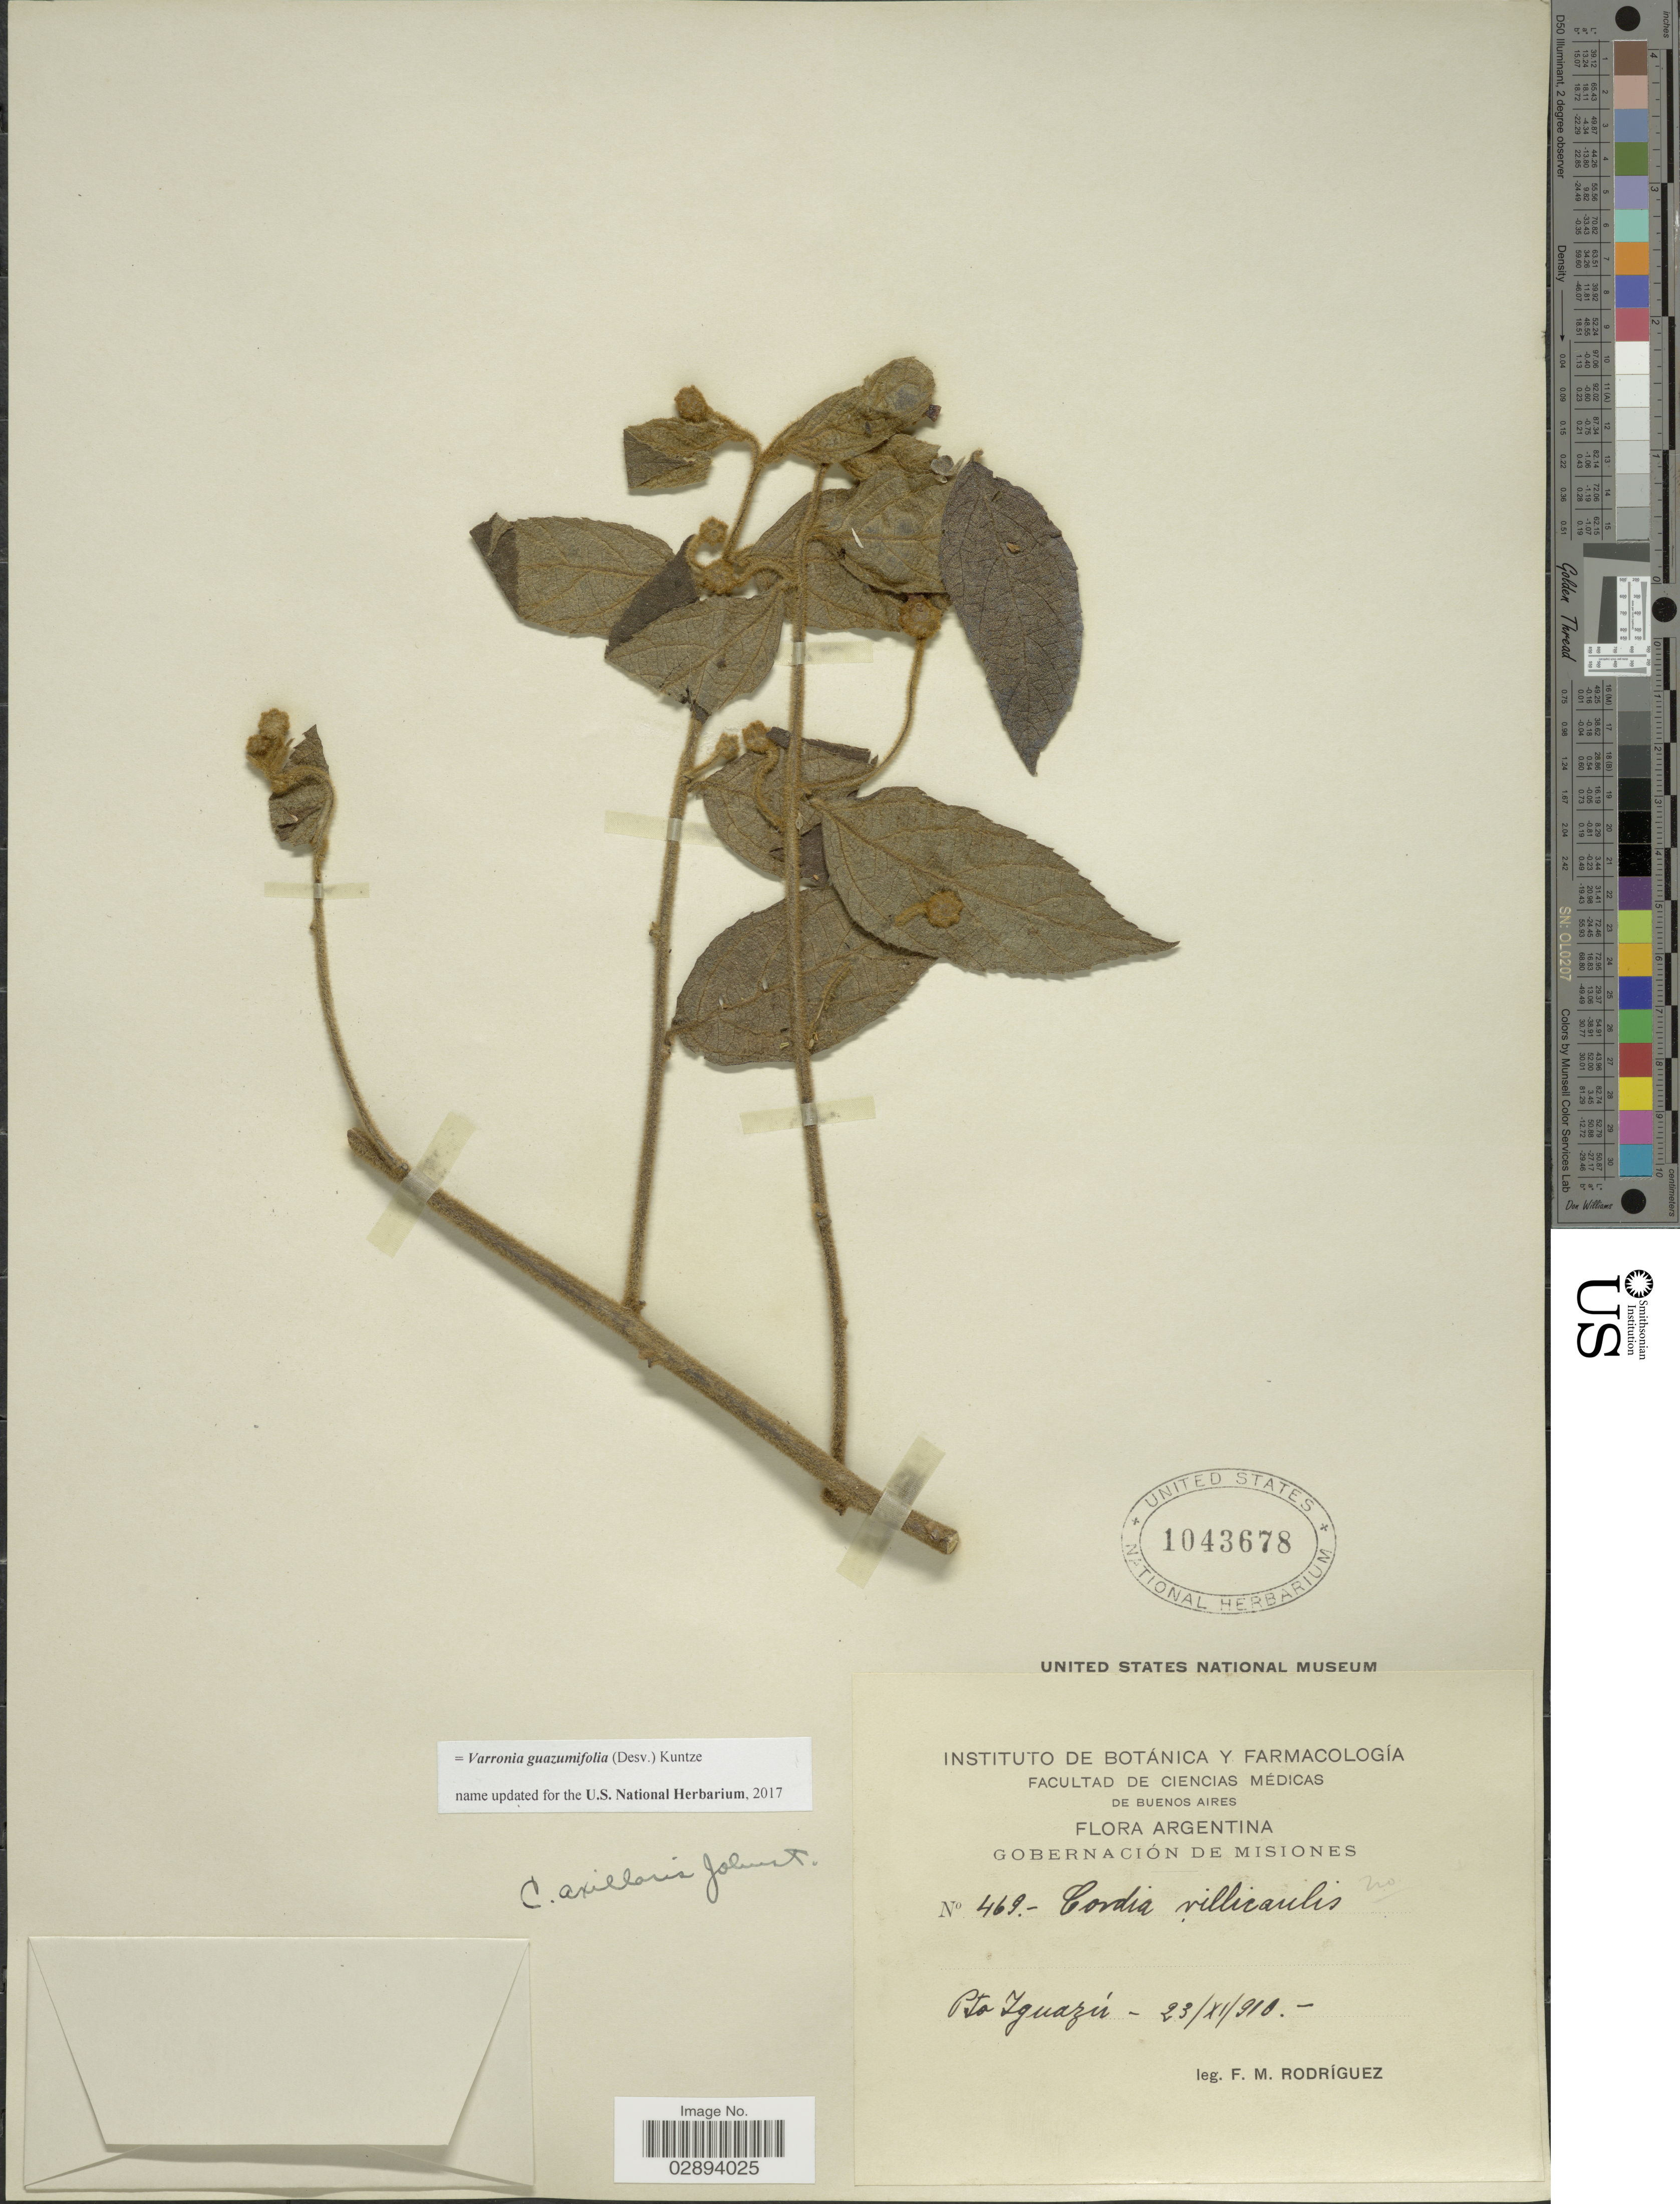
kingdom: Plantae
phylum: Tracheophyta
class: Magnoliopsida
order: Boraginales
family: Cordiaceae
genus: Varronia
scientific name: Varronia guazumifolia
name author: Desv.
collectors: F. M. Rodriguez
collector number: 469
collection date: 1910-11-23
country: Argentina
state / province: Misiones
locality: Gobernación de Misiones, Pto. Iguazú.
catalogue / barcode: US 1043678